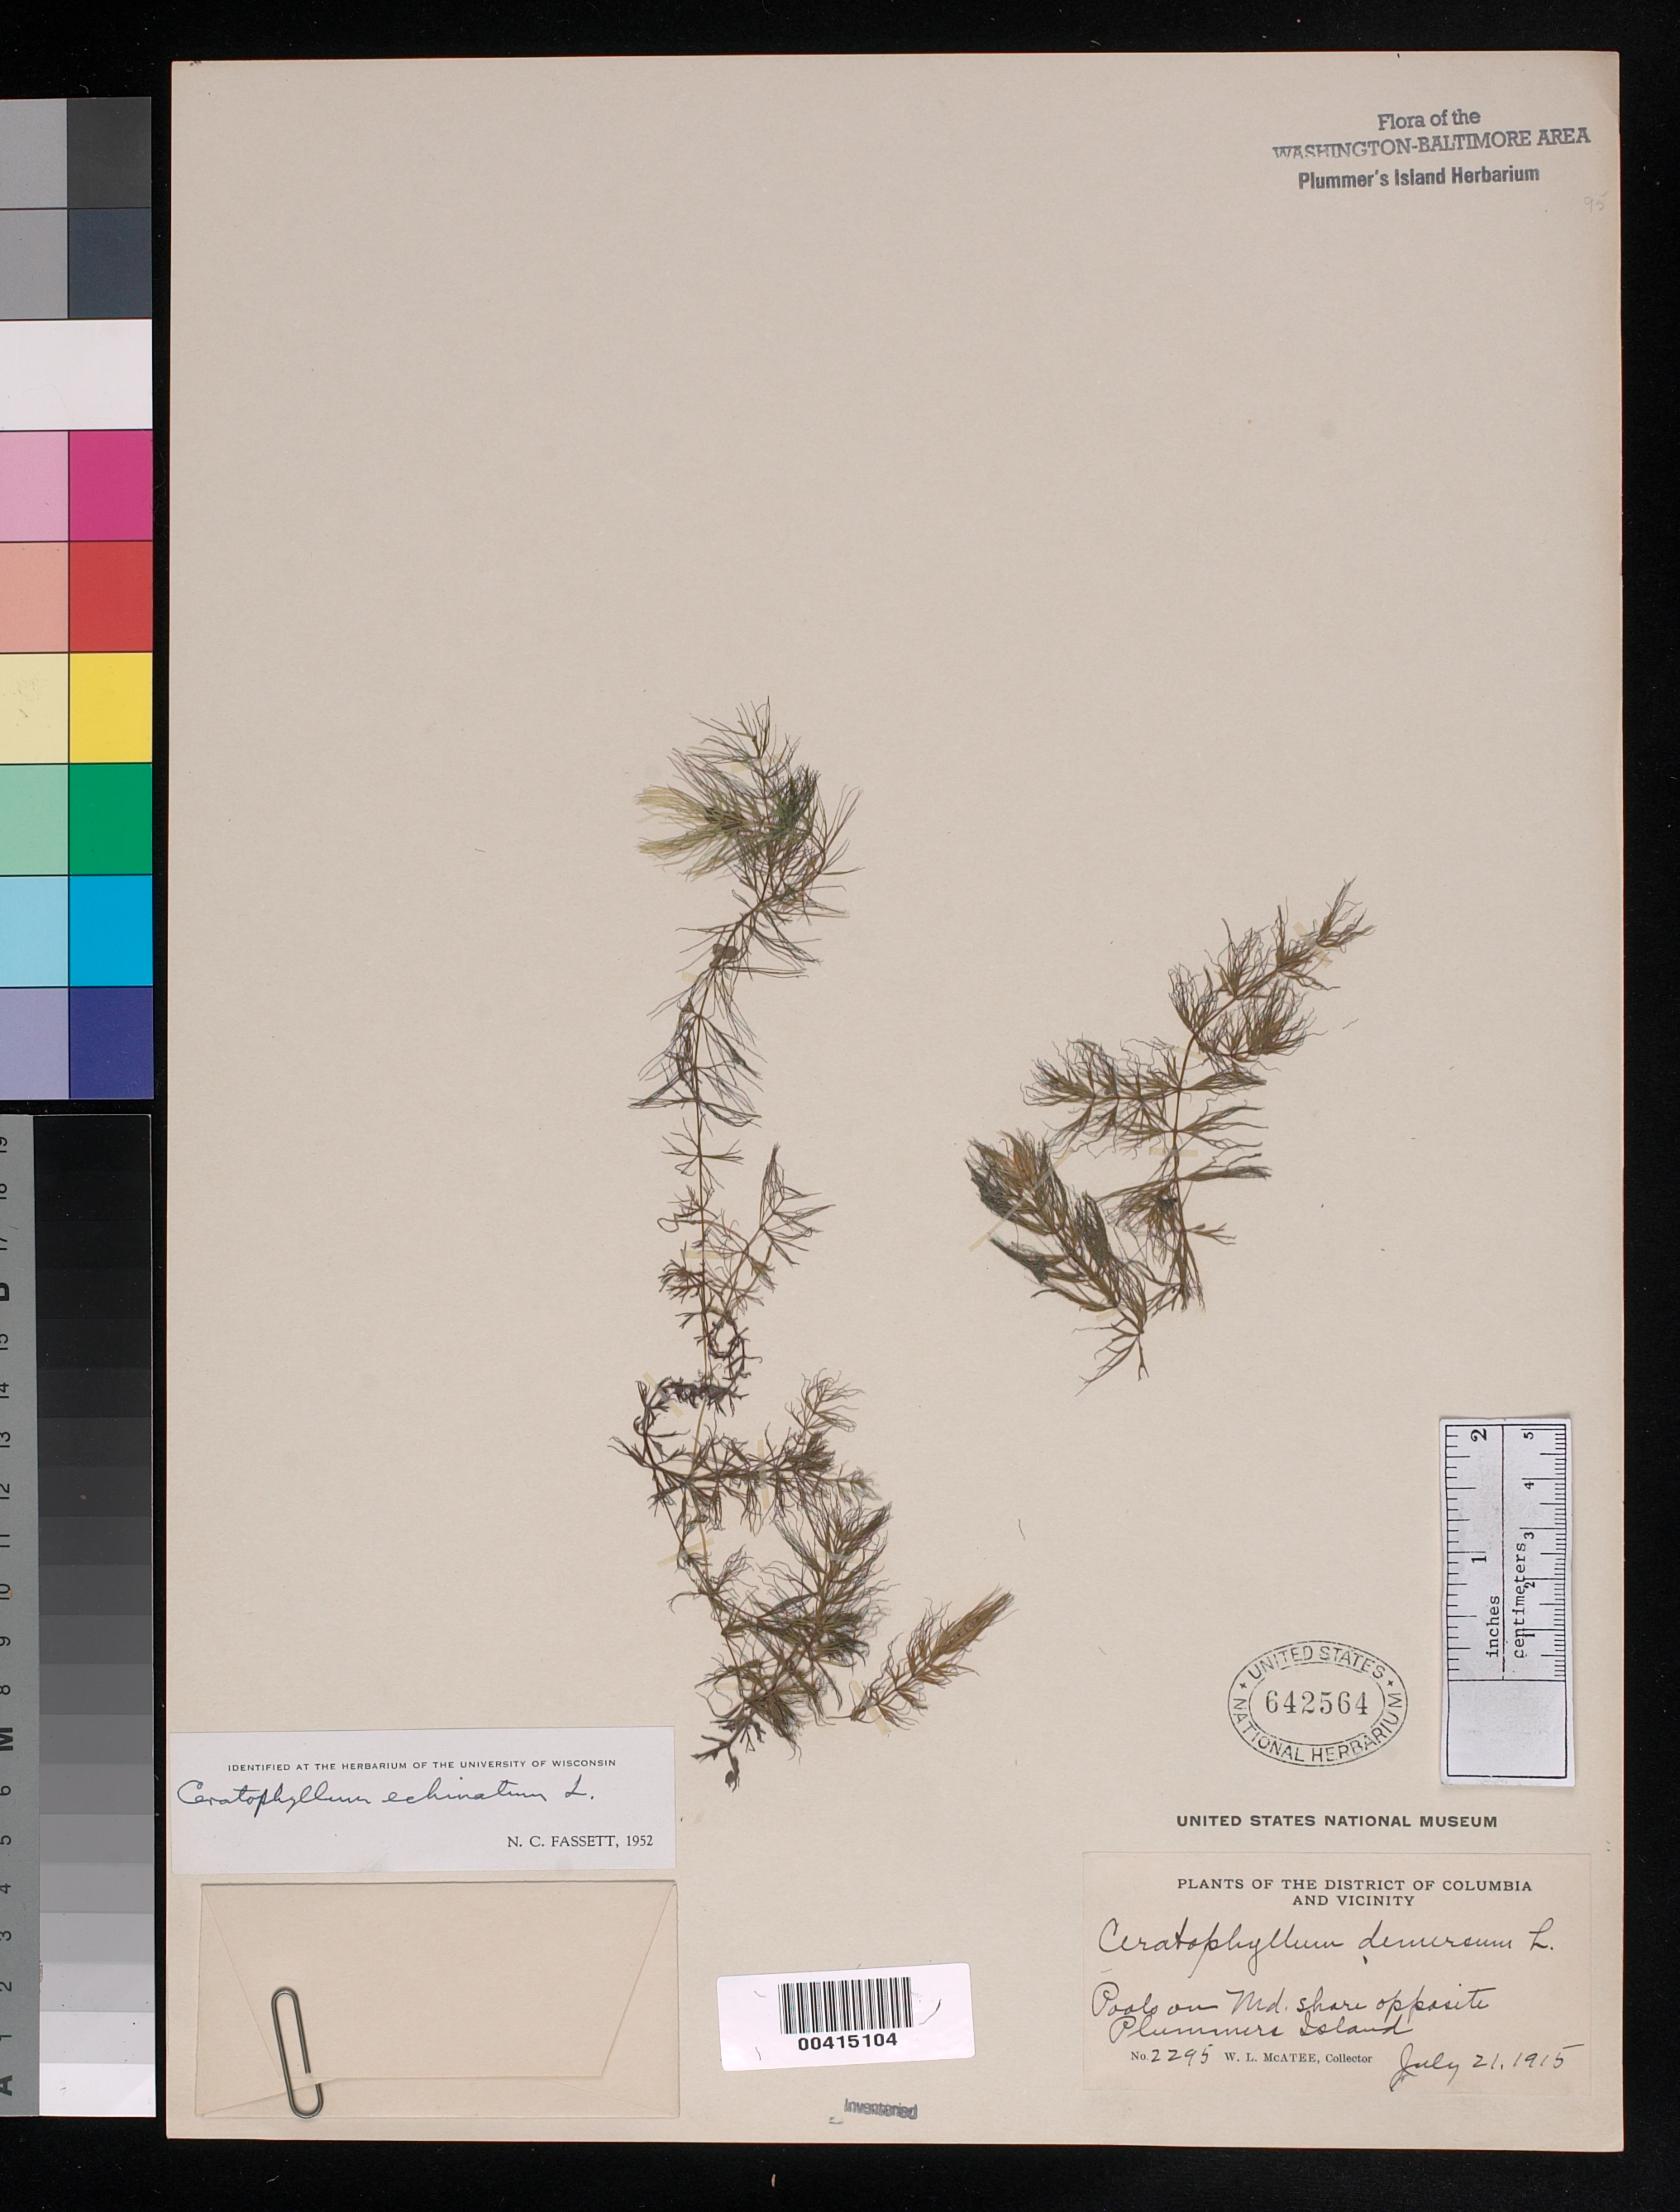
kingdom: Plantae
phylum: Tracheophyta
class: Magnoliopsida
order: Ceratophyllales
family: Ceratophyllaceae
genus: Ceratophyllum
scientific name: Ceratophyllum echinatum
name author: A. Gray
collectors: W. McAtee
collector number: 2295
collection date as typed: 21 Jul 1915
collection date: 1915-07-21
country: United States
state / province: Maryland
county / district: Montgomery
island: Plummers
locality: Plummer's Island C. & O. Canal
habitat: Pools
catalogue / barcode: US 642564